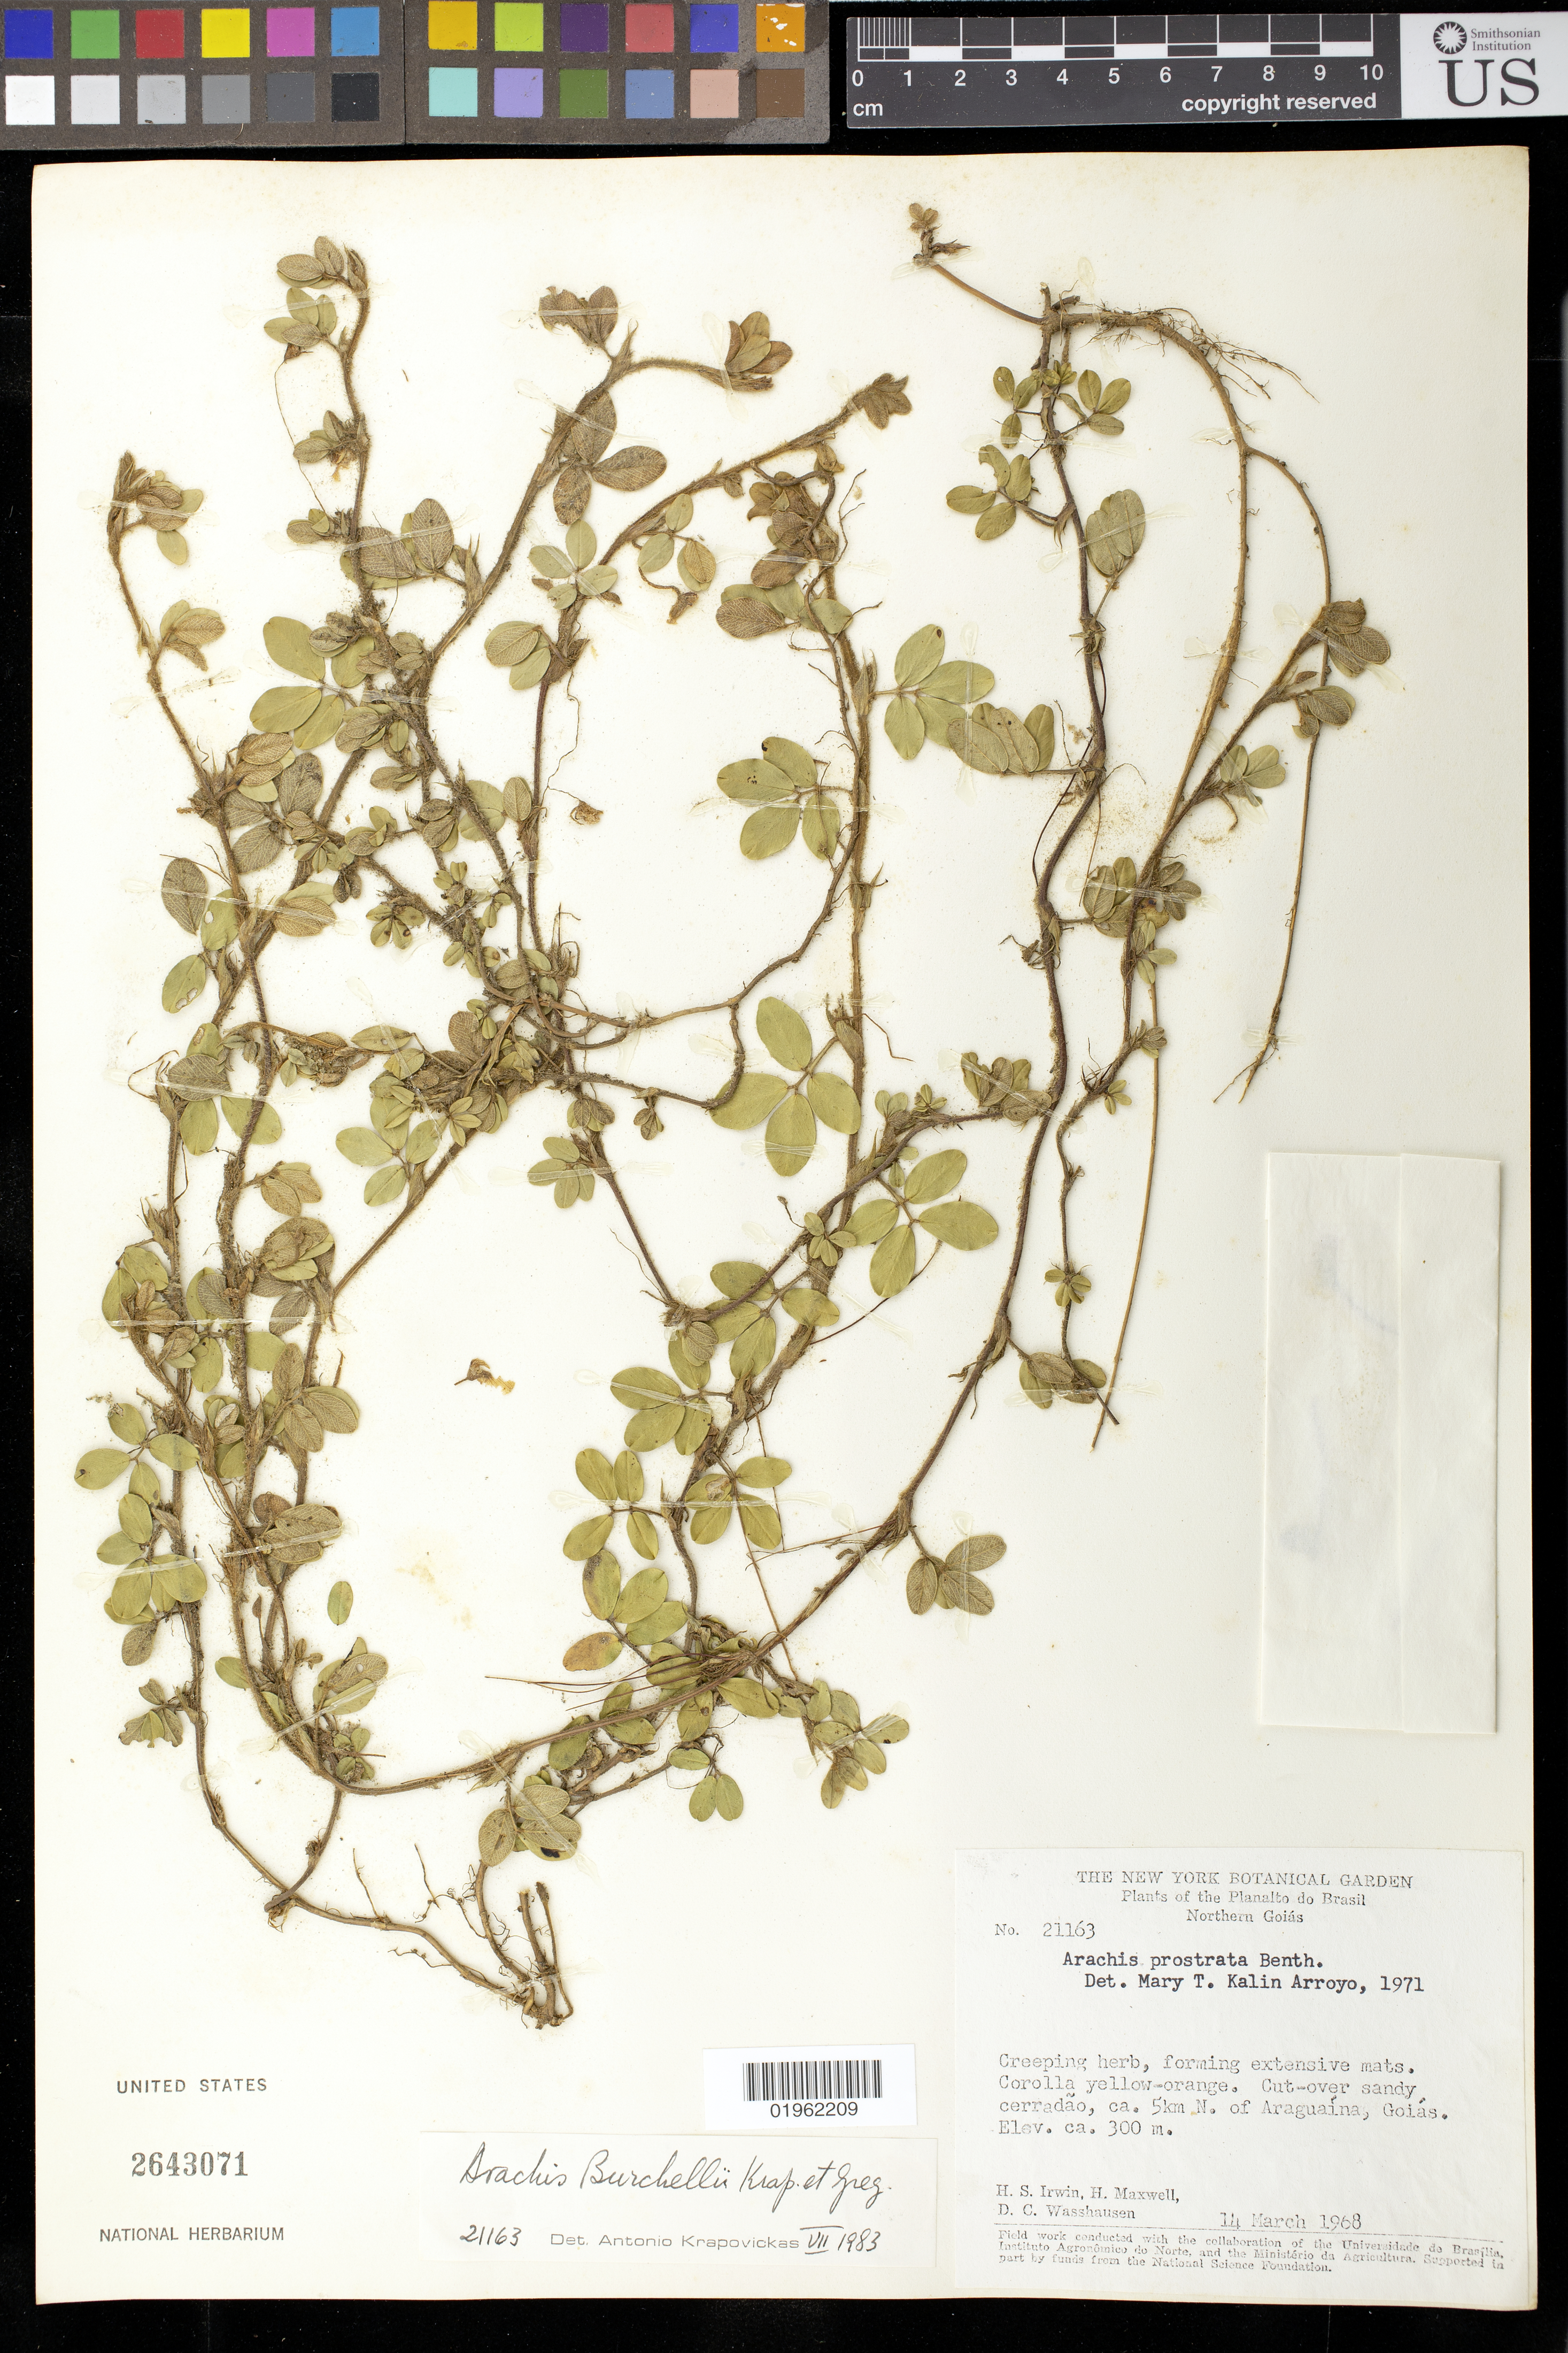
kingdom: Plantae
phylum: Tracheophyta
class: Magnoliopsida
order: Fabales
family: Fabaceae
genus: Arachis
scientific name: Arachis burchellii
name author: Krapov. & W.C. Greg.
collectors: H. Irwin, H. Maxwell & D. C. Wasshausen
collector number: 21163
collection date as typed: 14 Mar 1968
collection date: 1968-03-14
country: Brazil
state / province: Goiás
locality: N of araguaina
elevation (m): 300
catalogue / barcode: US 2643071